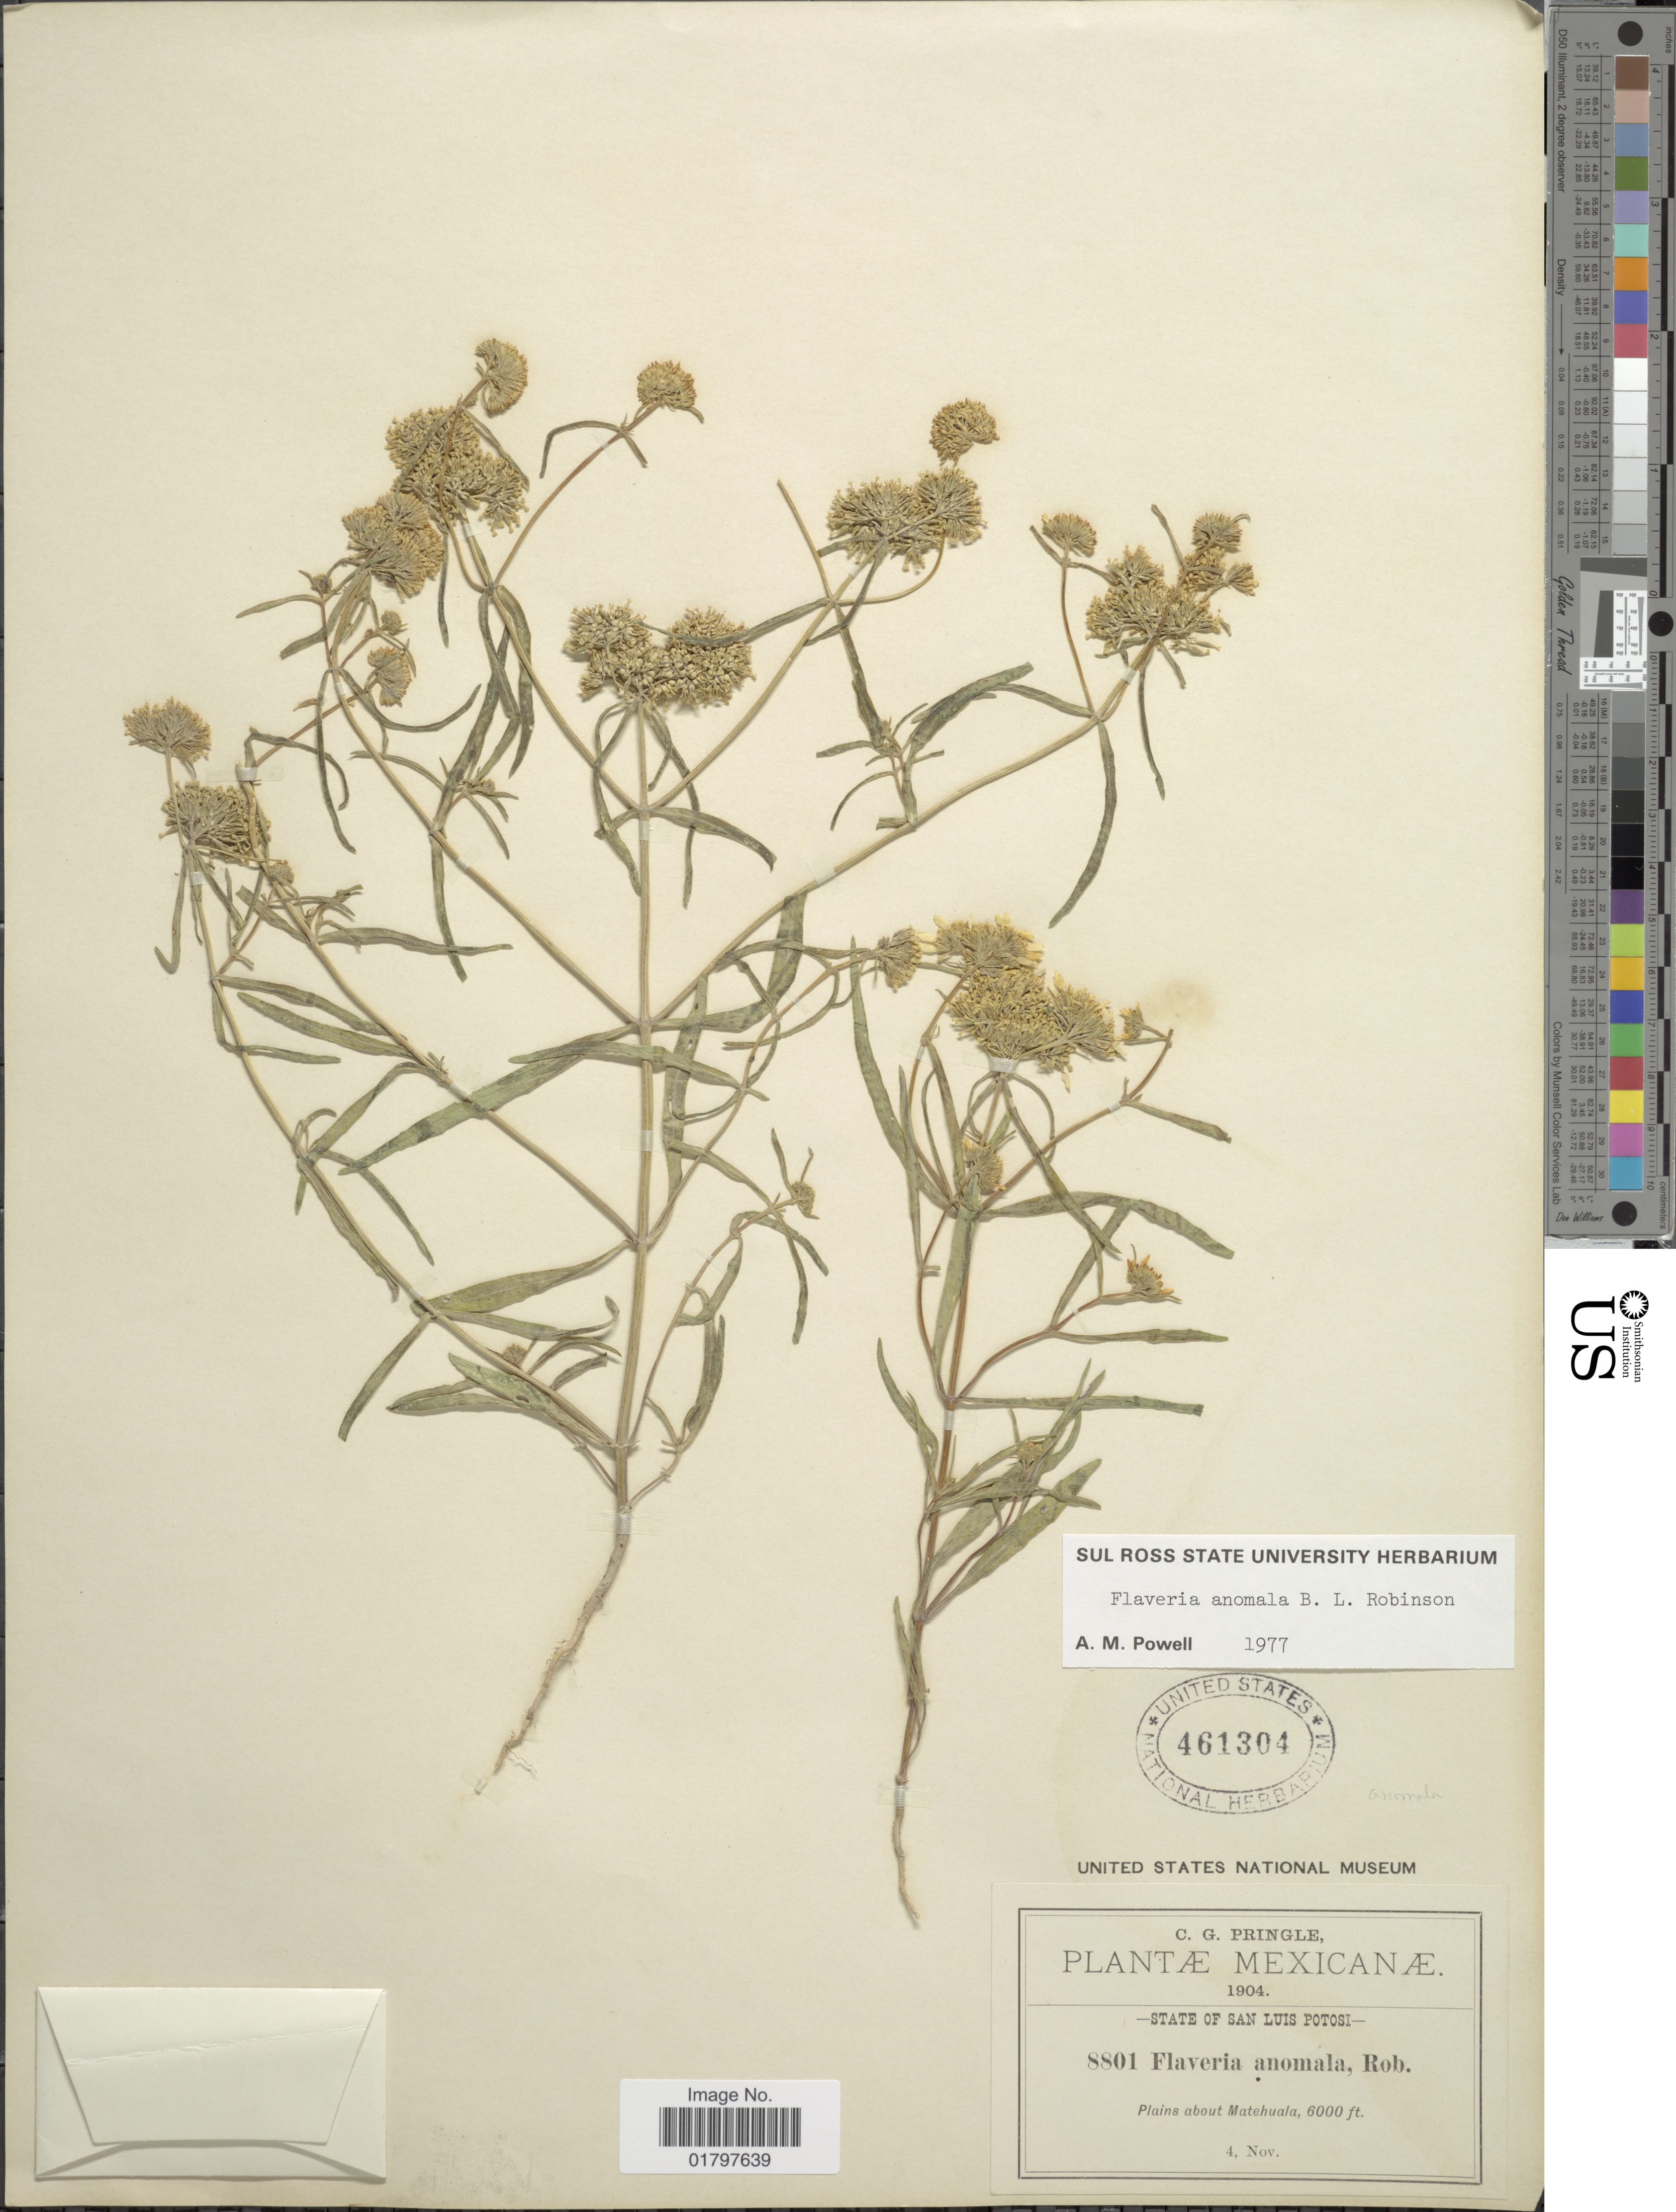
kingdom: Plantae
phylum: Tracheophyta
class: Magnoliopsida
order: Asterales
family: Asteraceae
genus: Flaveria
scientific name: Flaveria anomala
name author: B.L. Rob.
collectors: C. G. Pringle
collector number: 8801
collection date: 1904-11-04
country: Mexico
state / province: San Luis Potosí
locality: State of San Luis Potosi. Plains about Matehuala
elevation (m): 1829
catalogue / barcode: US 461304